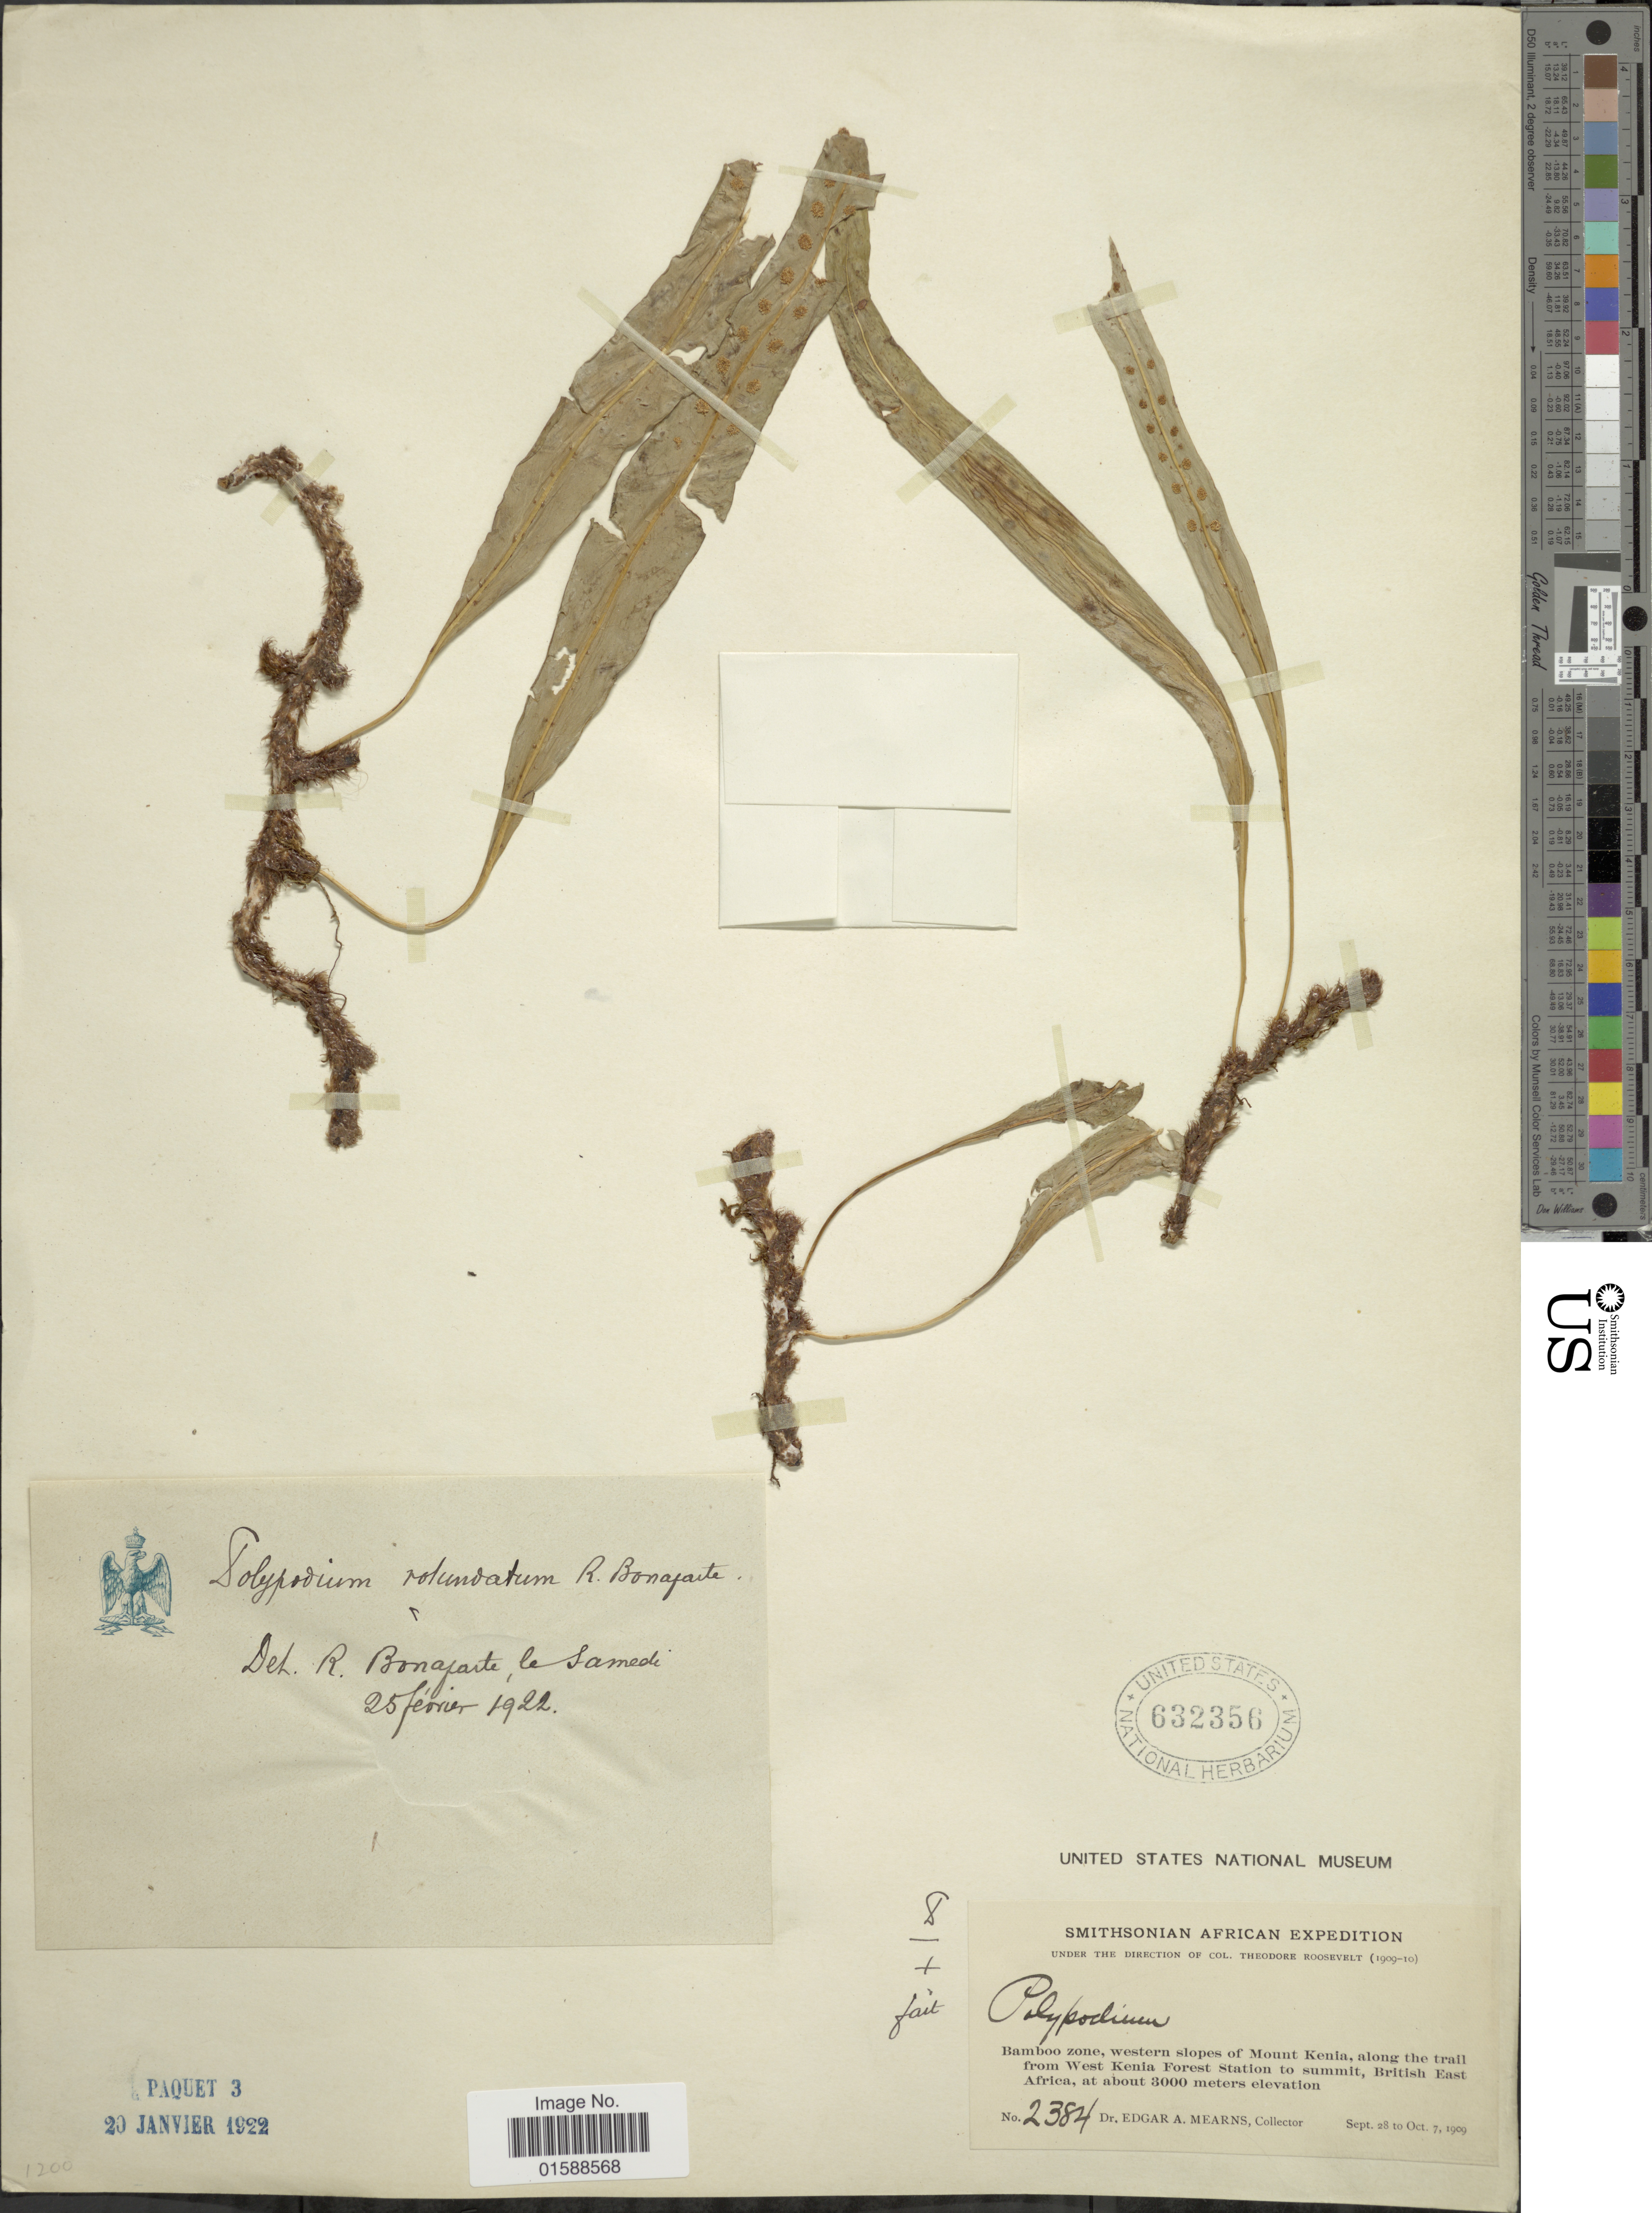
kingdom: Plantae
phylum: Tracheophyta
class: Polypodiopsida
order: Polypodiales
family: Polypodiaceae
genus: Lepisorus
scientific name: Lepisorus excavatus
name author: (Bory ex Willd.) Ching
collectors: E. A. Mearns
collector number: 1384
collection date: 1909-09-28/1909-10-07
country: Kenya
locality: Bamboo zone, western slopes of Mount Kenia, along trail from West Kenia Forest Station to summit, British East Africa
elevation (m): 3000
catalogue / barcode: US 632356